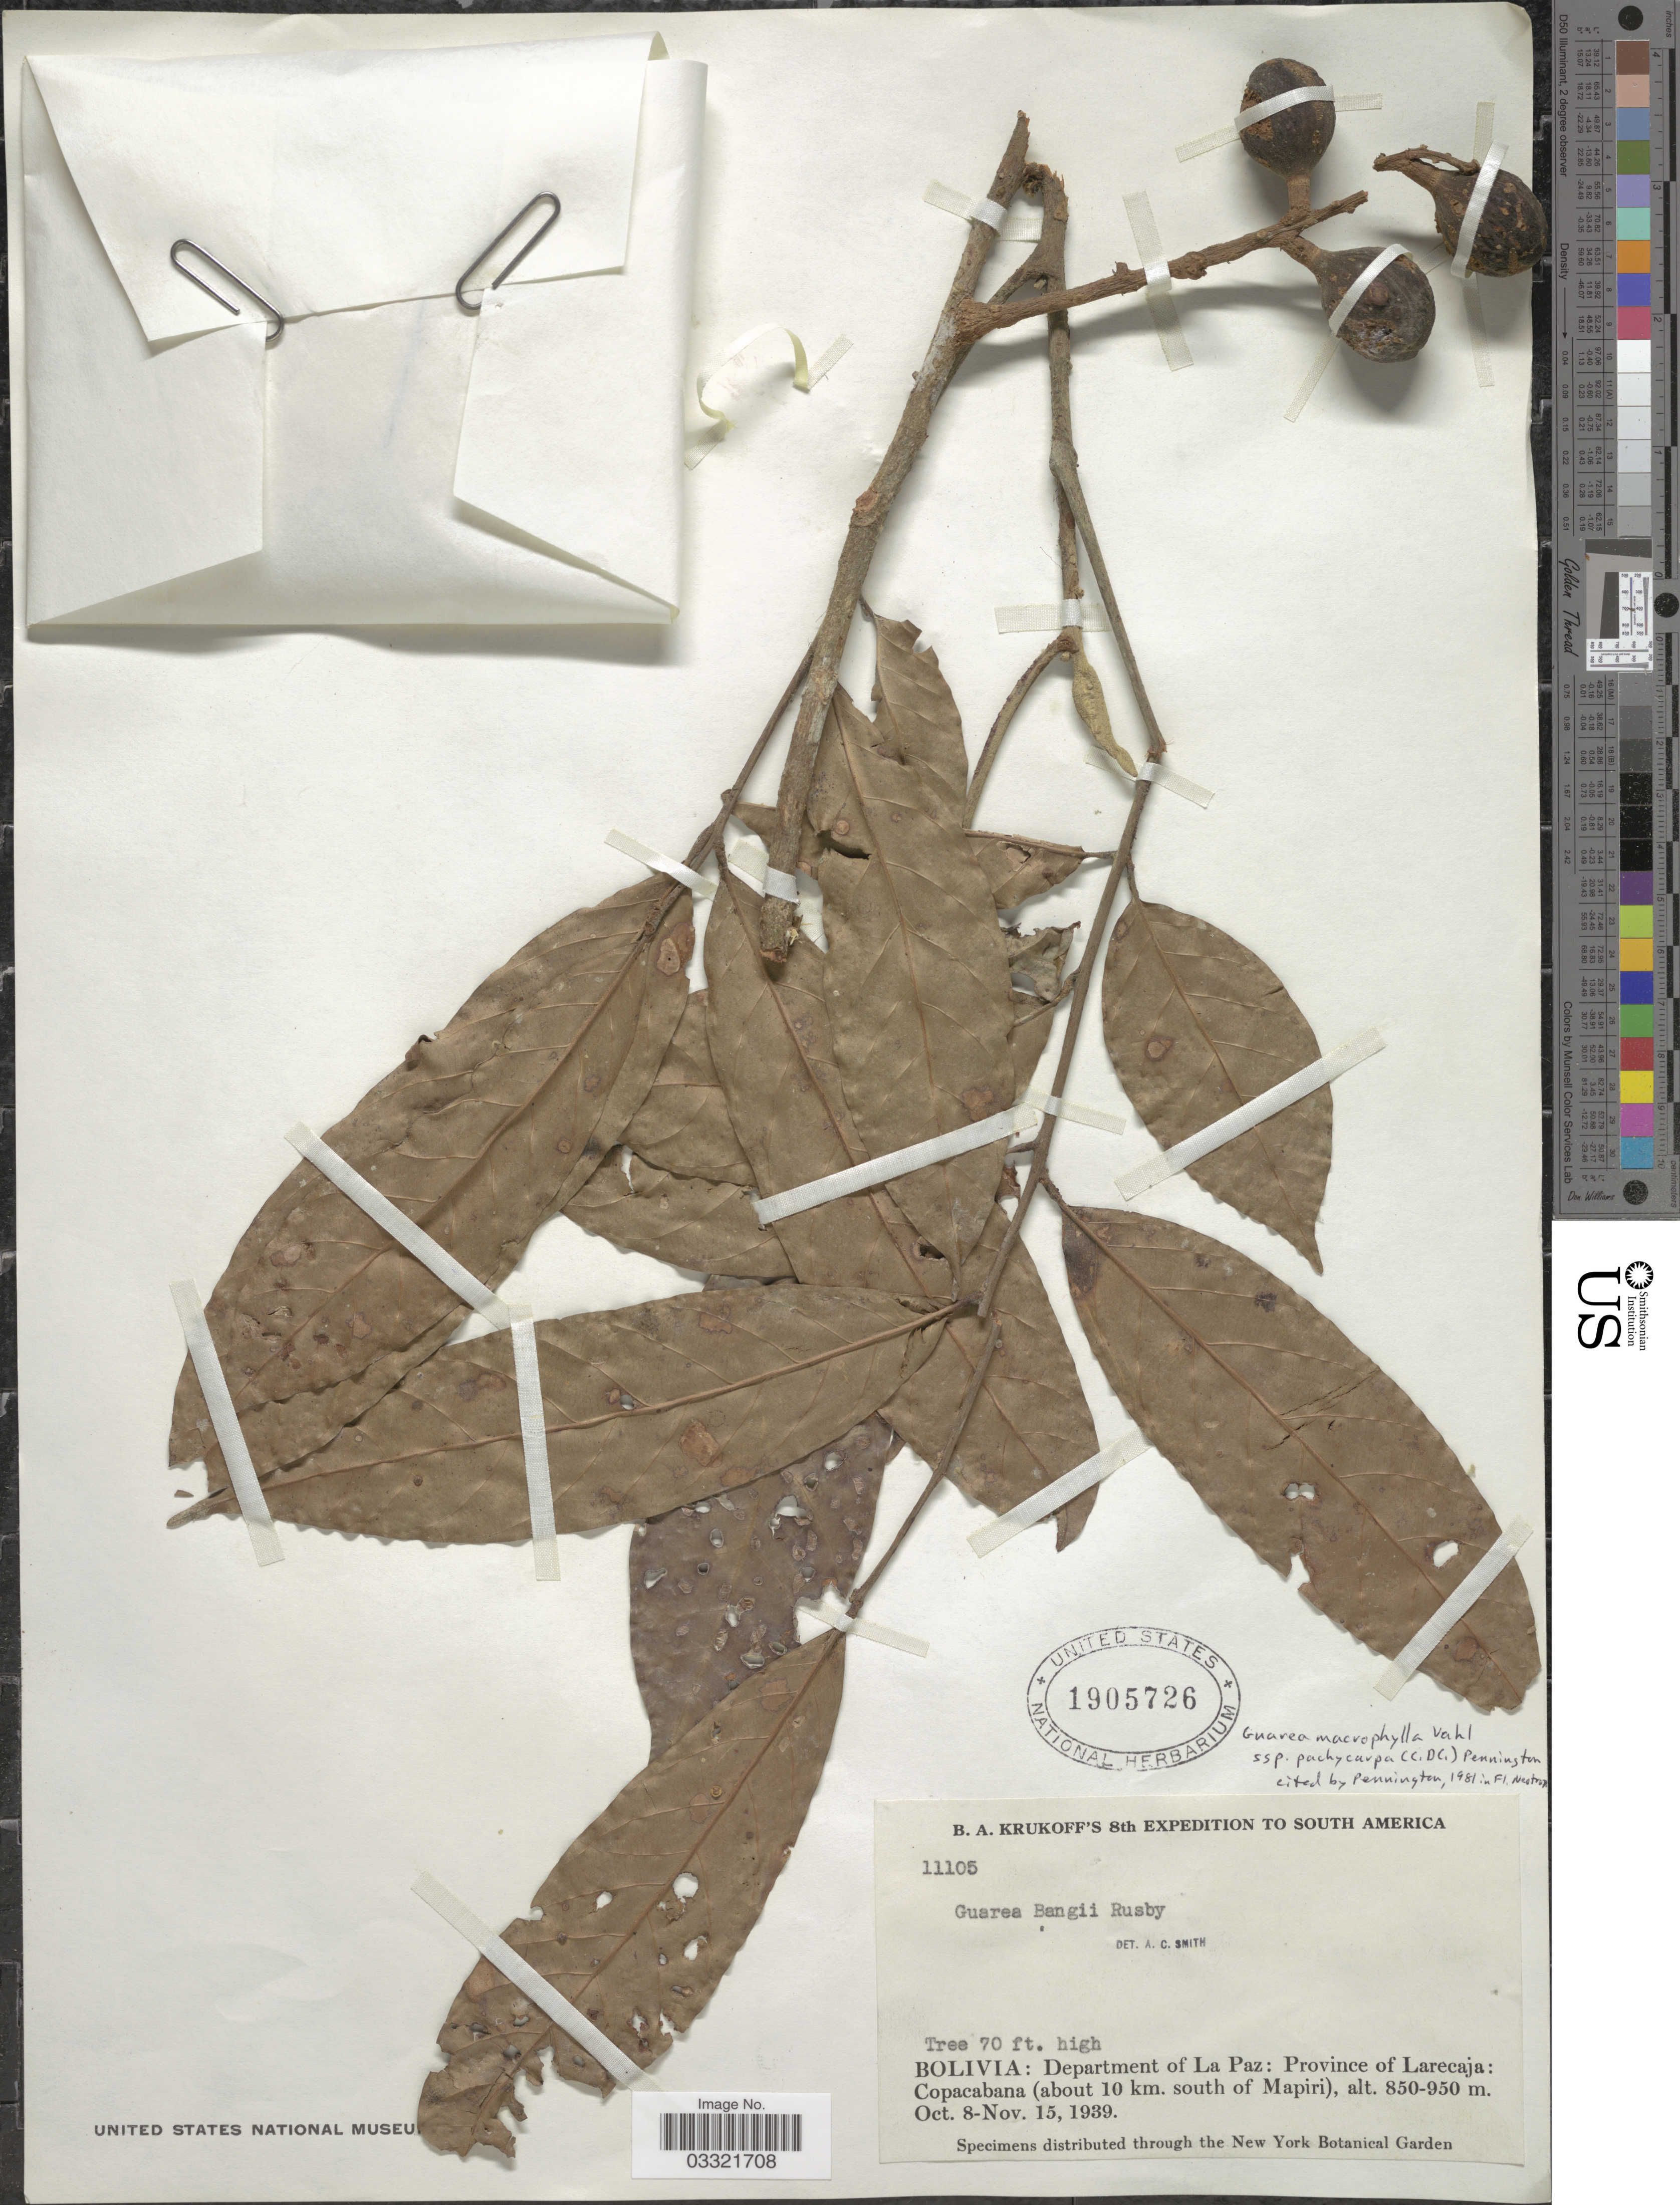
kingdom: Plantae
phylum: Tracheophyta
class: Magnoliopsida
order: Sapindales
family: Meliaceae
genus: Guarea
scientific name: Guarea macrophylla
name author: Vahl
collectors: B. A. Krukoff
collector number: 11105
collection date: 1939-10-08/1939-11-15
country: Bolivia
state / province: La Paz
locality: Department of La Paz: Province of Larecaja: Copacabana (about 10 km. south of Mapiri).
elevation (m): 850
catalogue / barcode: US 1905726